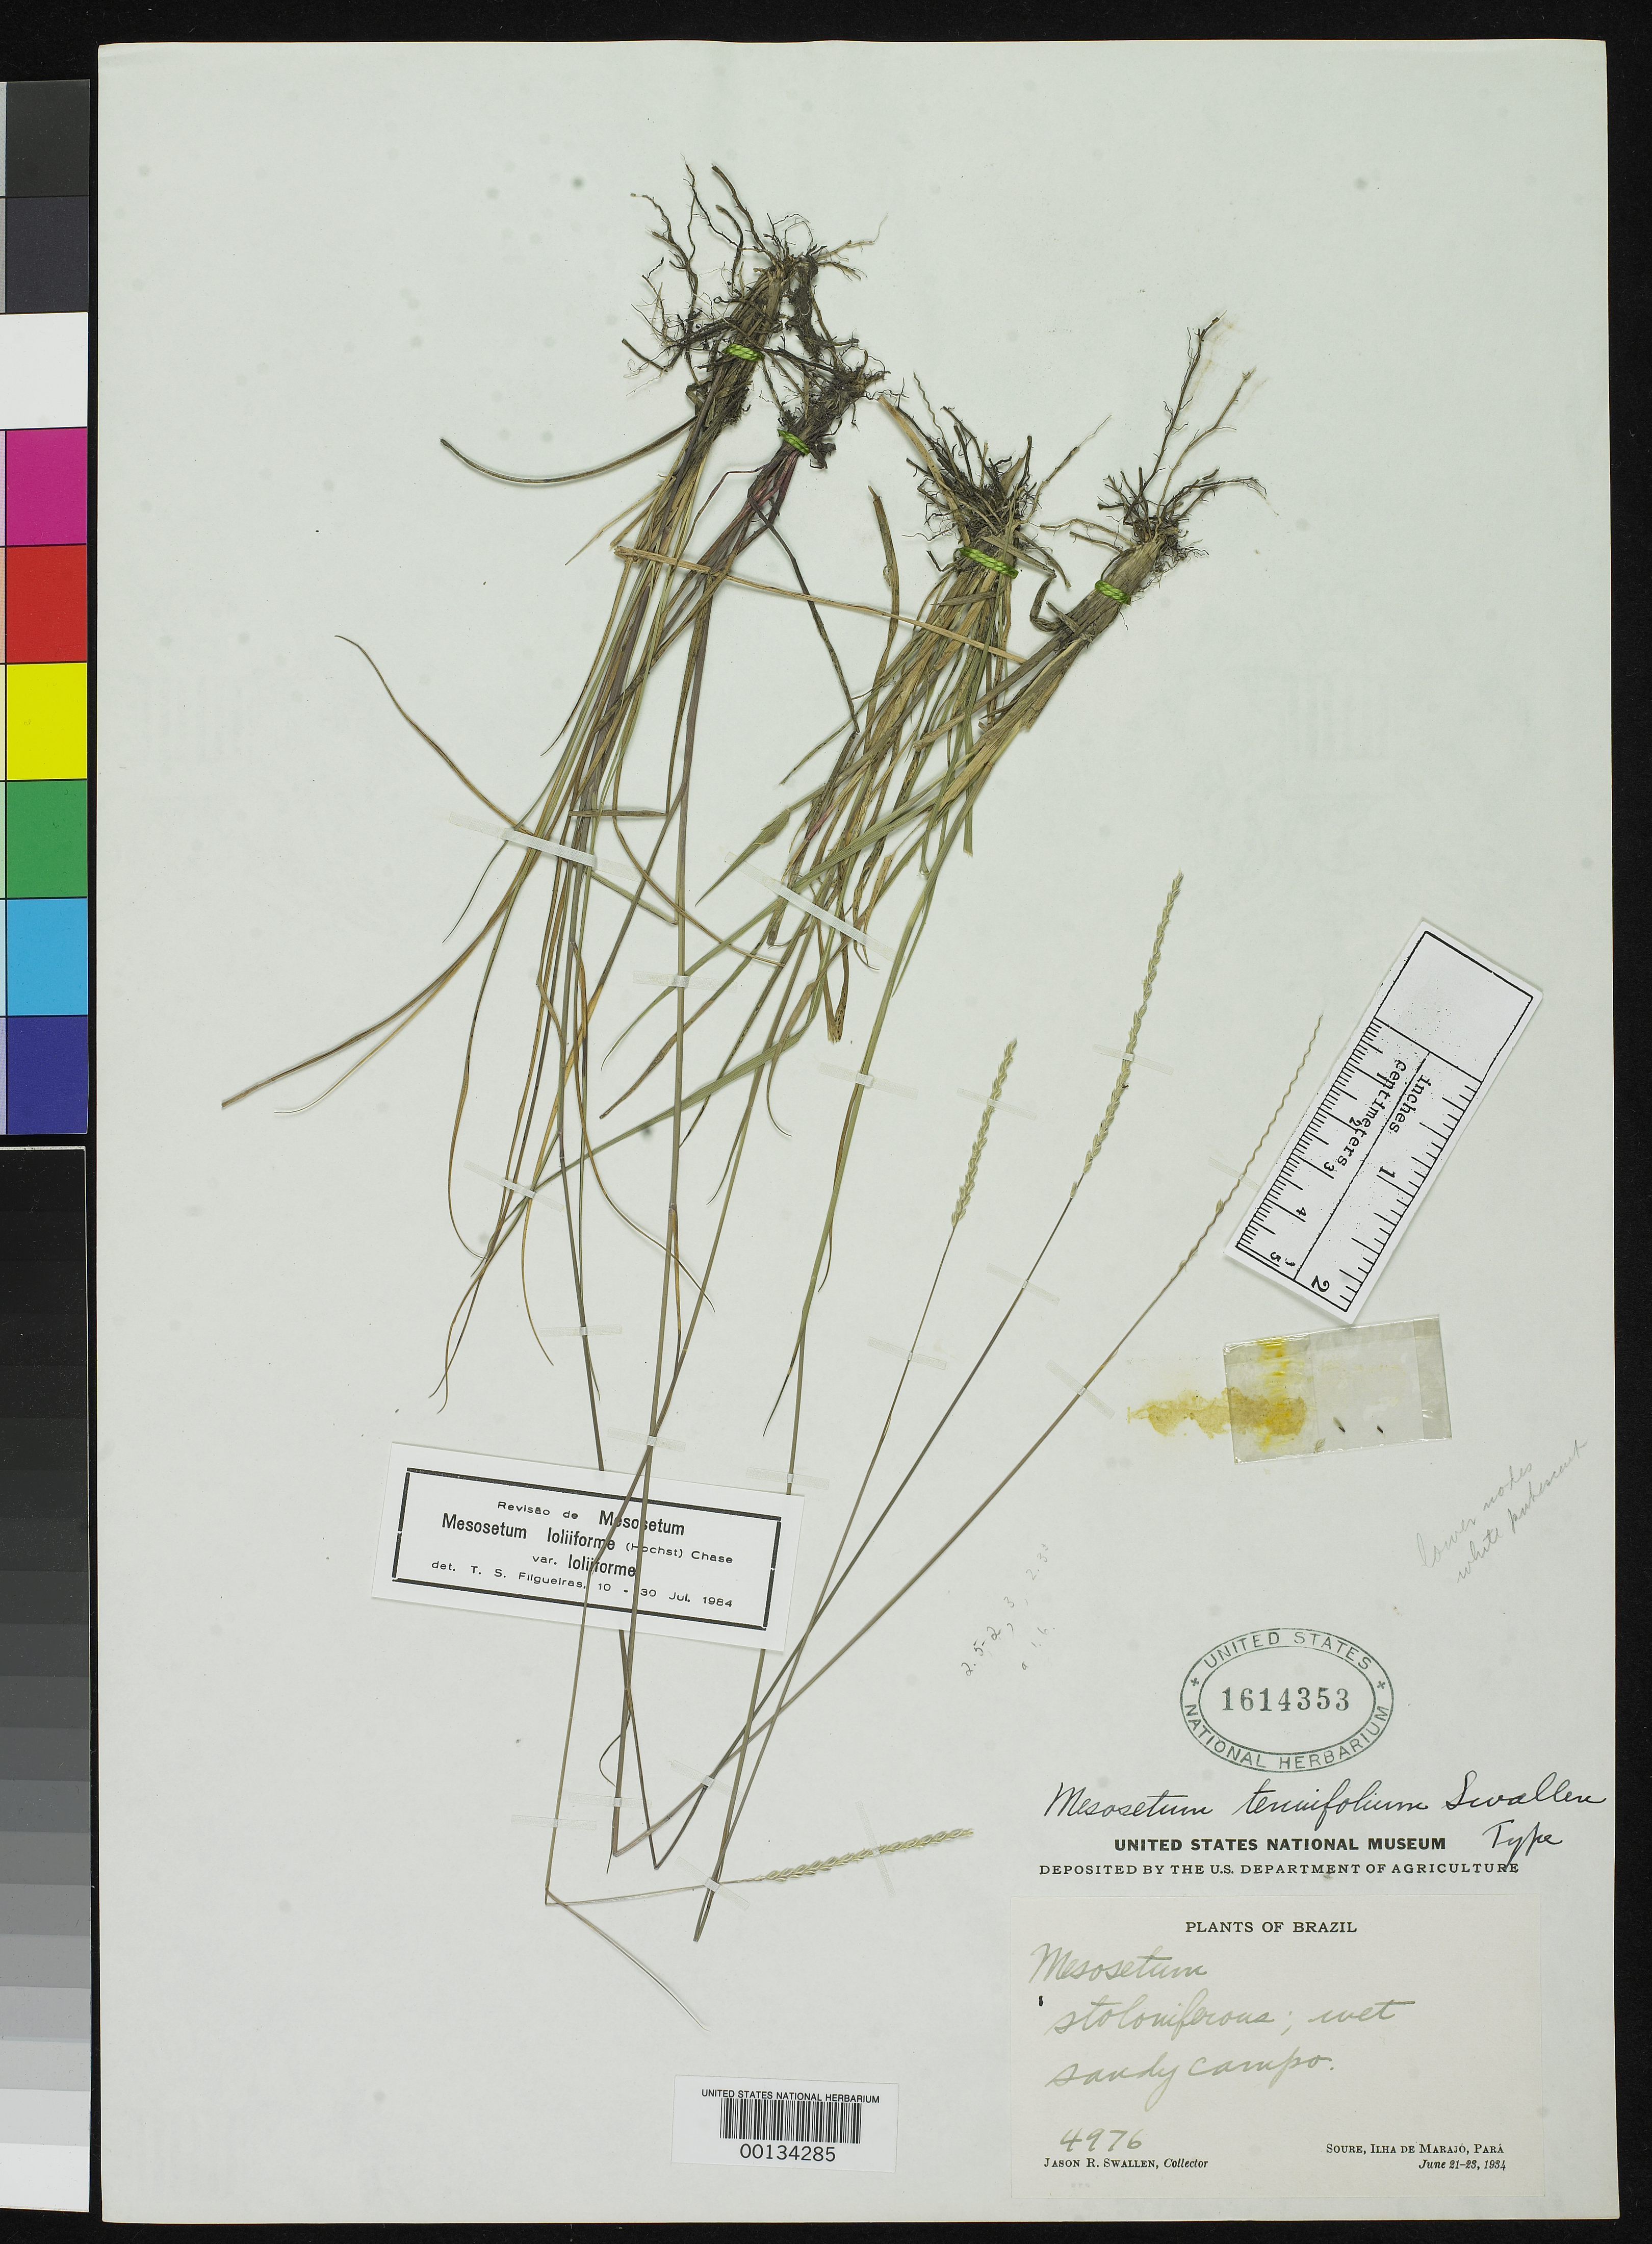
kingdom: Plantae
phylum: Tracheophyta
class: Liliopsida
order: Poales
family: Poaceae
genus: Mesosetum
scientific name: Mesosetum tenuifolium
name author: Swallen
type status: Holotype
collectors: J. R. Swallen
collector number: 4976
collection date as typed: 21 Jun 1934 to 23 Jun 1934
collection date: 1934-06-21/1934-06-23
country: Brazil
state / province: Pará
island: Marajo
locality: Soure.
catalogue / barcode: US 1614353